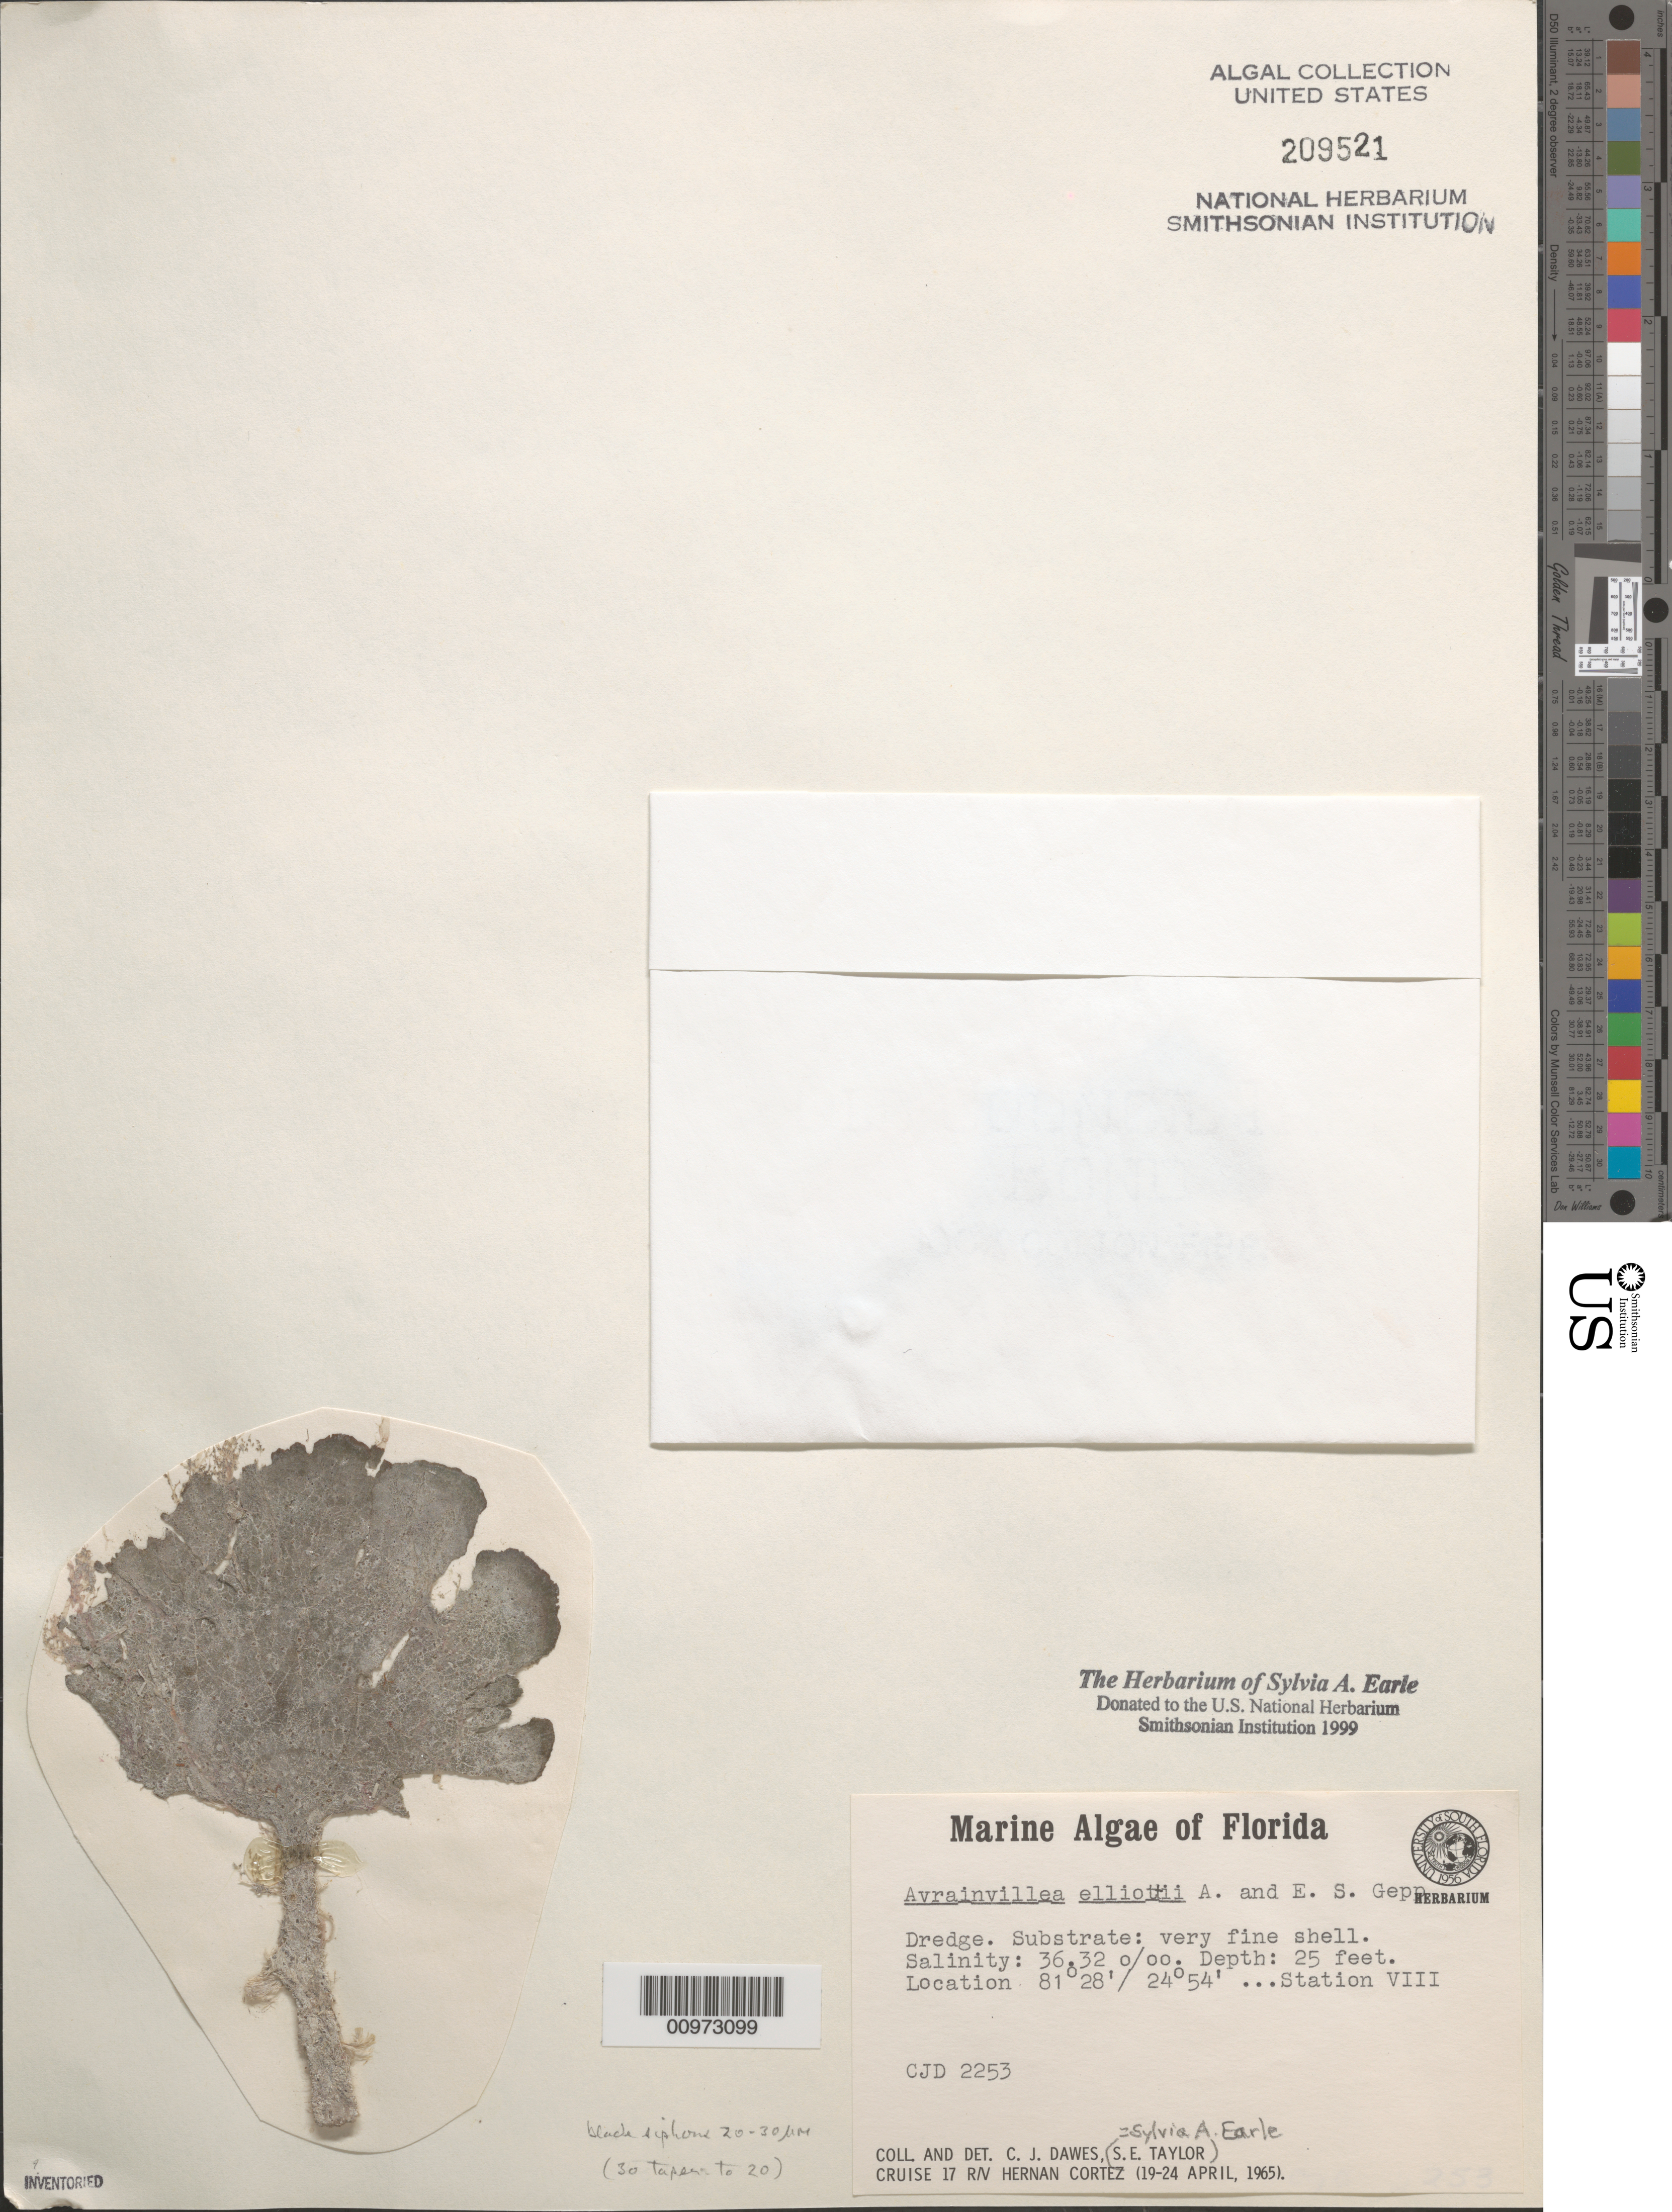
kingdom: Plantae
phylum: Chlorophyta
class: Ulvophyceae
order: Bryopsidales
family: Dichotomosiphonaceae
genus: Avrainvillea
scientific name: Avrainvillea elliottii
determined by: Dawes, C. J.; Earle, S. A.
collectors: C. Dawes & S. A. Earle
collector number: CJD 2253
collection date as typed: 19 Apr 1965 to 24 Apr 1965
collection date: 1965-04-19/1965-04-24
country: United States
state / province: Florida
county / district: Monroe County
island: Florida Keys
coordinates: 24 54', 81 28'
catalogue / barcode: US 209521